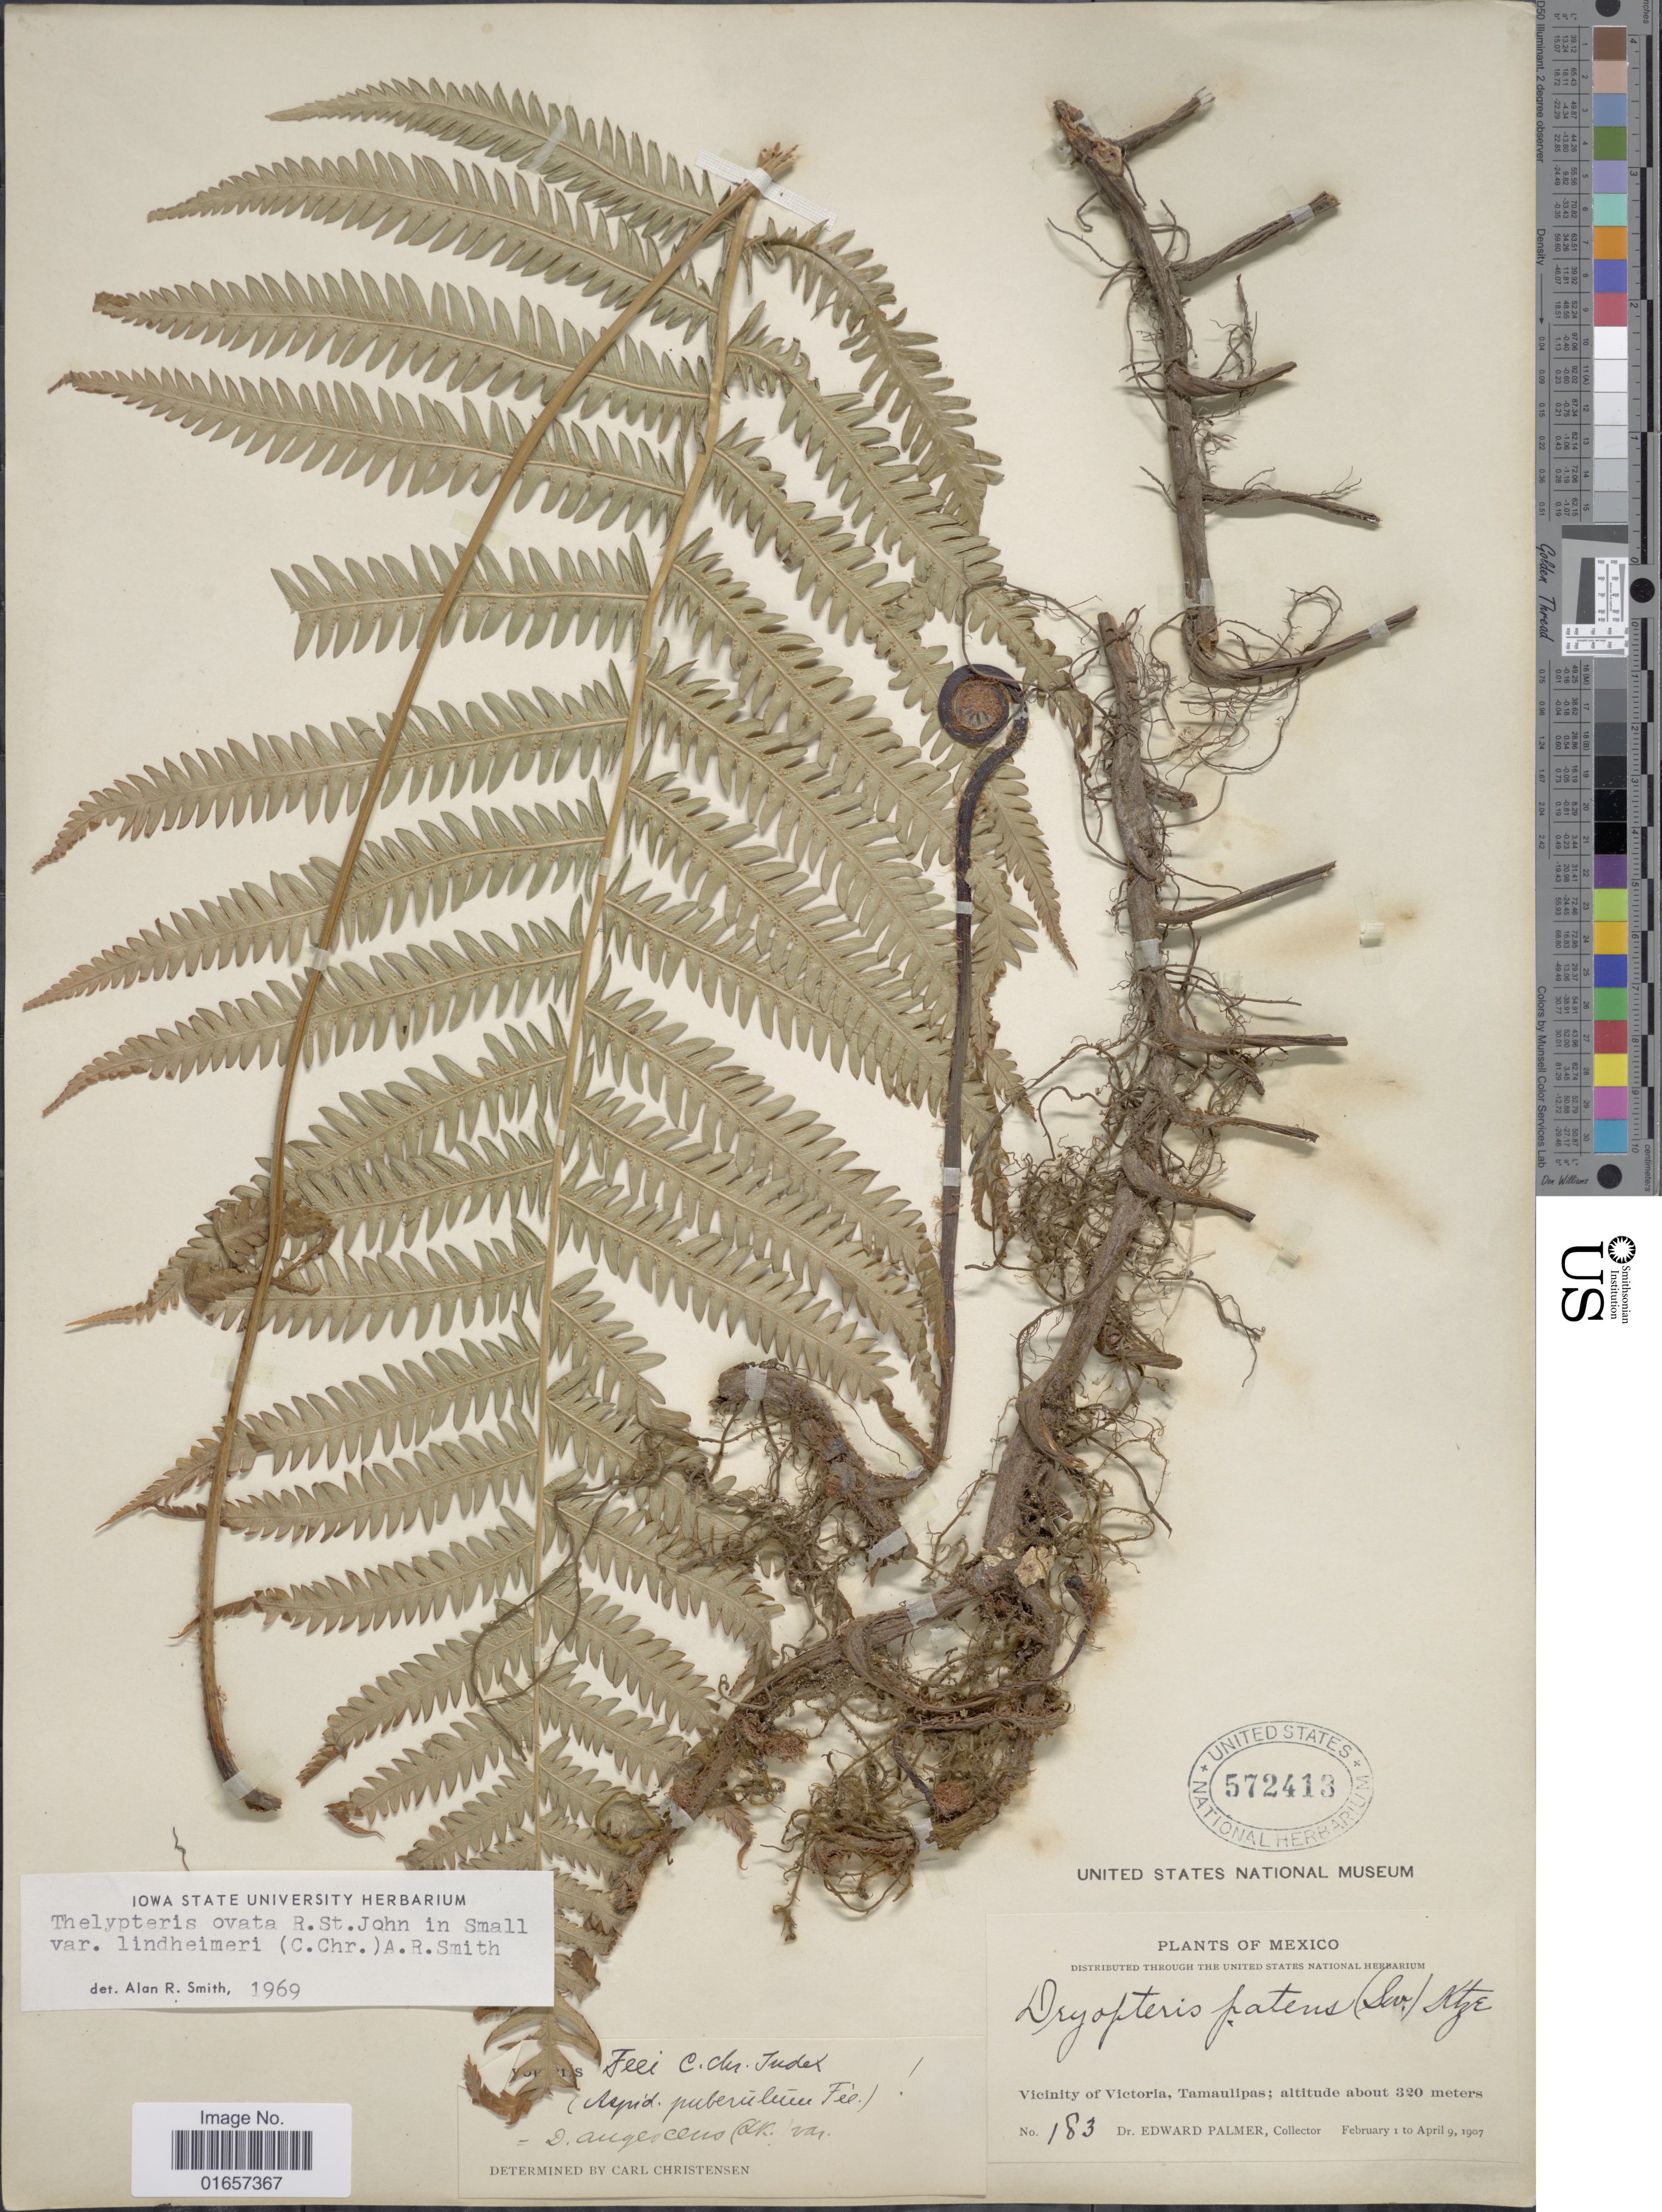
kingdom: Plantae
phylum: Tracheophyta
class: Polypodiopsida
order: Polypodiales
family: Thelypteridaceae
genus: Christella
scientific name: Christella ovata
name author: (R.P. St. John) Á. Löve & D. Löve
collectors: E. Palmer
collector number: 183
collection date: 1907-02-01/1907-04-09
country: Mexico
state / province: Tamaulipas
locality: Mexico, Vicinity of Victoria, Tamaulipas.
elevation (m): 320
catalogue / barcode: US 572413